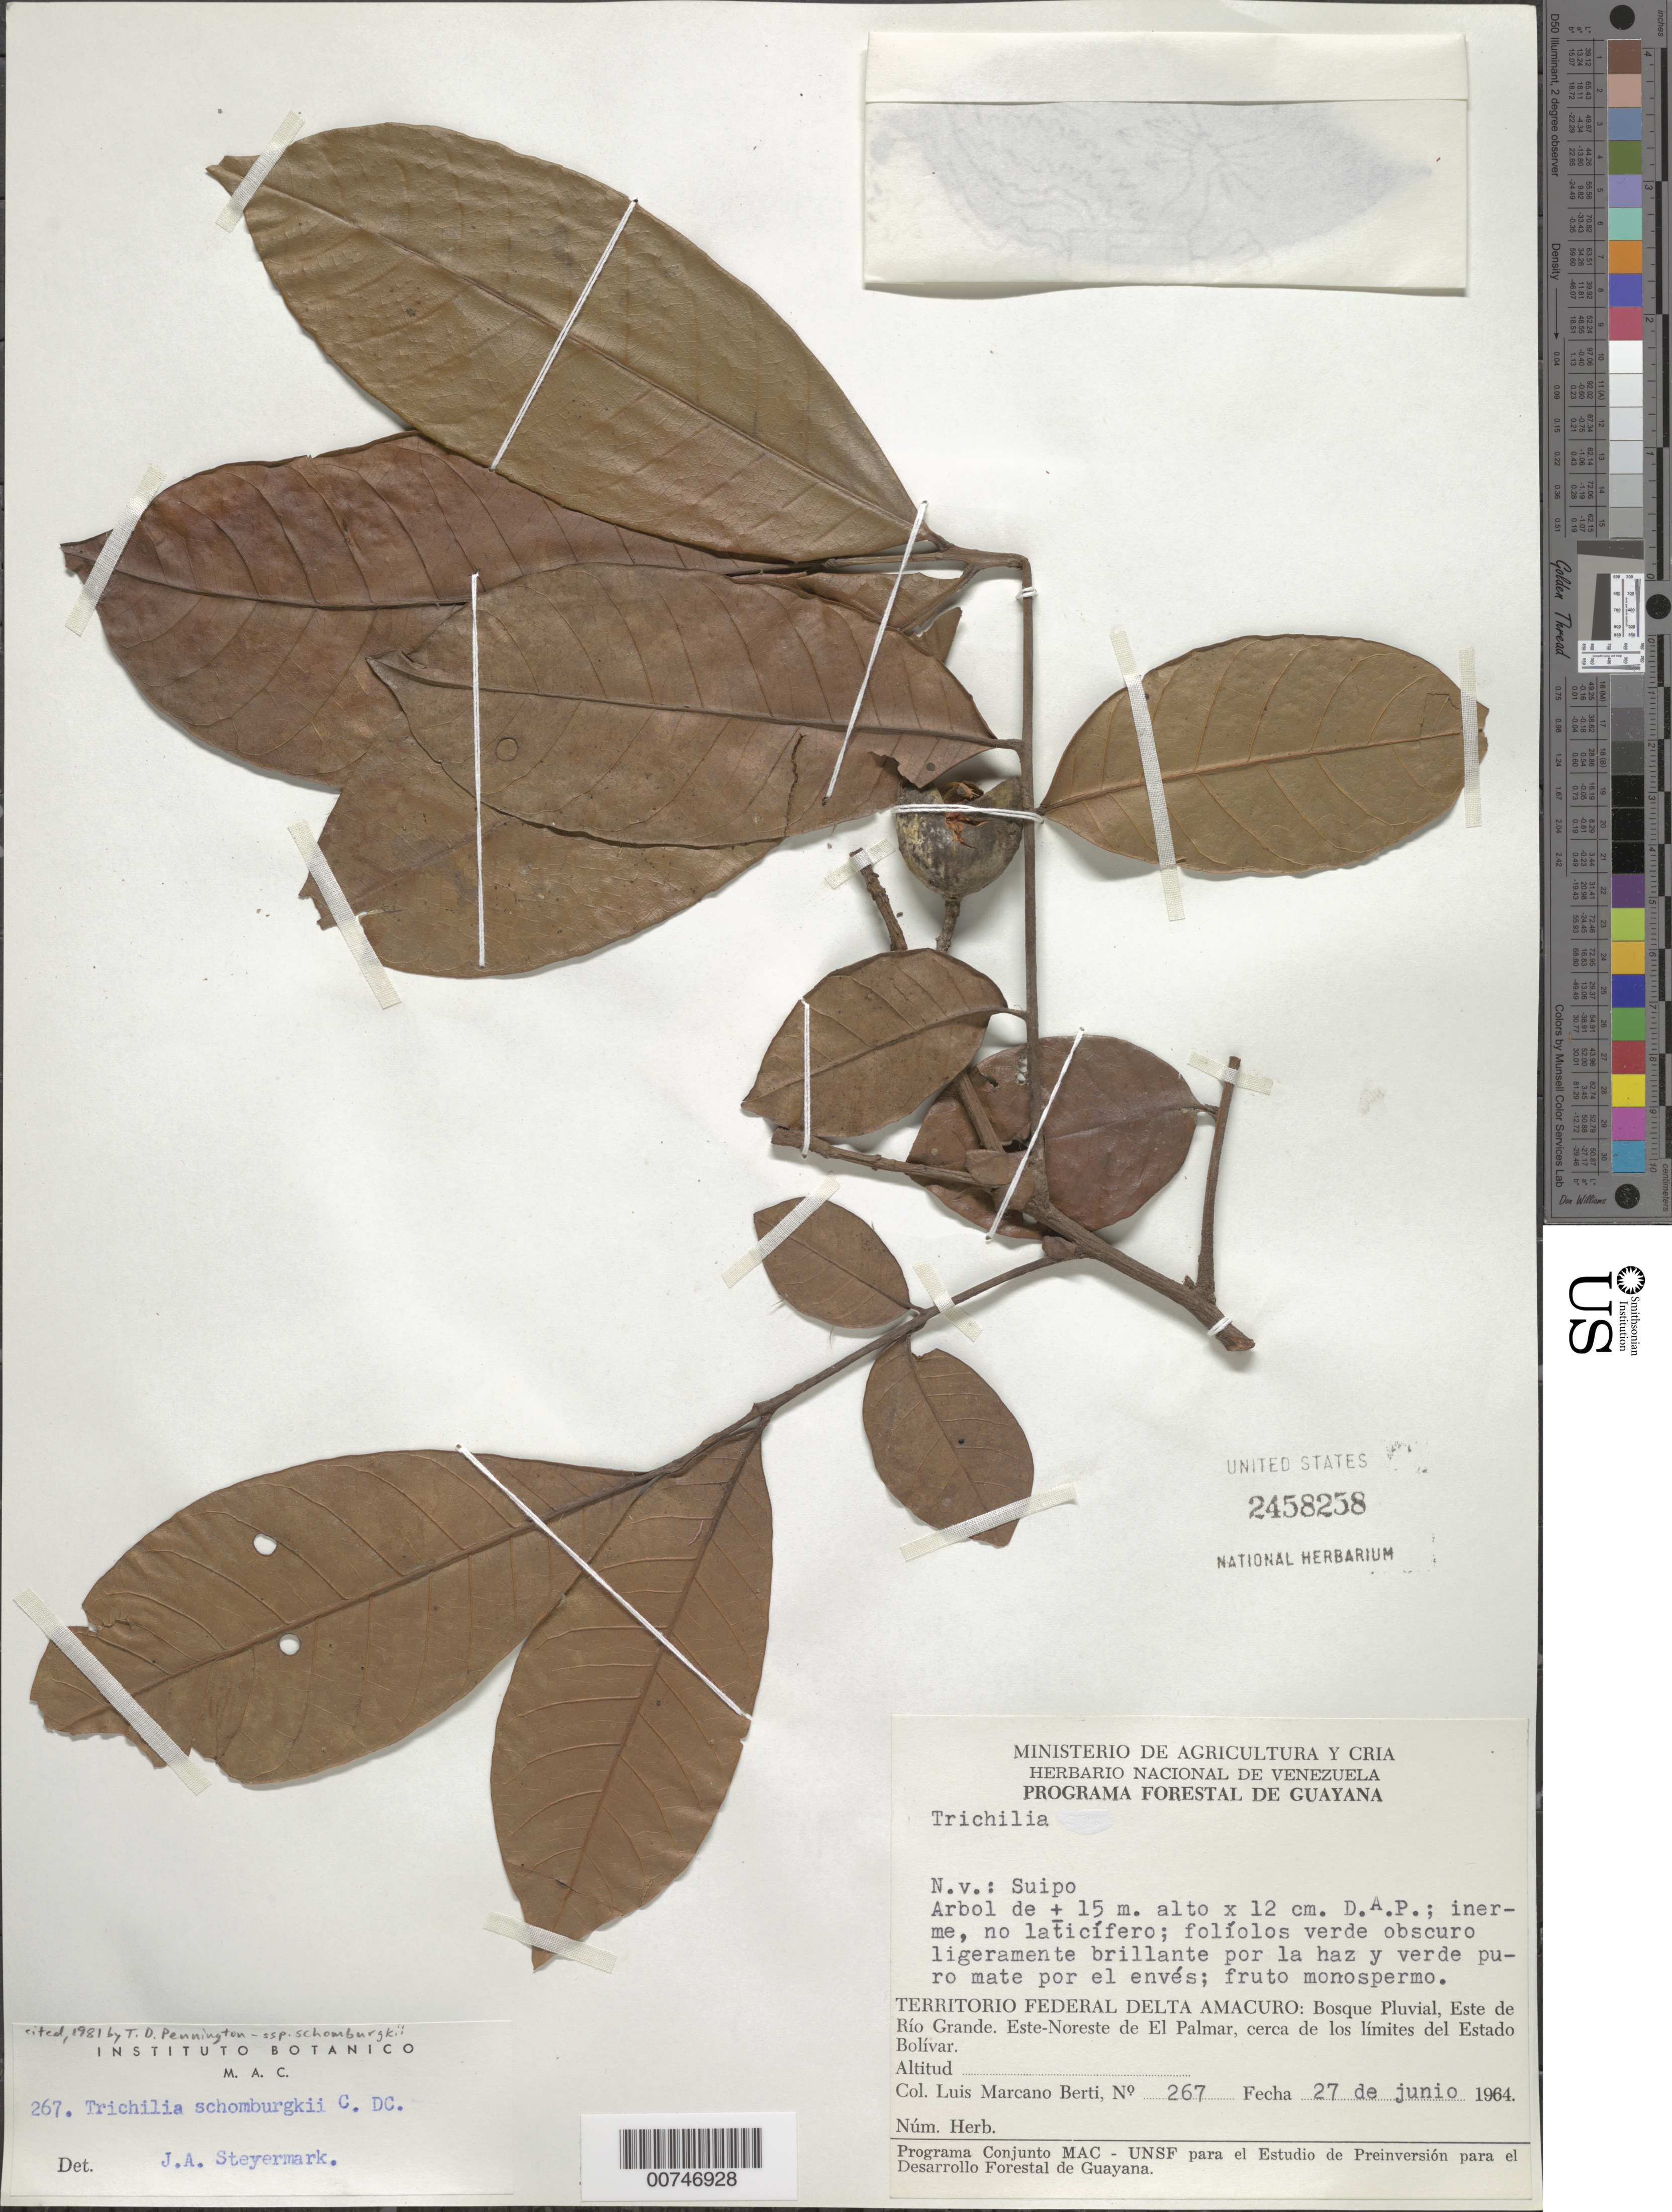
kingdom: Plantae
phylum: Tracheophyta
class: Magnoliopsida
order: Sapindales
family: Meliaceae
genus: Trichilia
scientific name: Trichilia schomburgkii subsp. schomburgkii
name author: C. DC.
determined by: Pennington, T. D., (K)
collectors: L. Marcano-Berti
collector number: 267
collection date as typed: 27-Jun-64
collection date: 1964-06-27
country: Venezuela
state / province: Delta Amacuro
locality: Este de Río Grande, ENE de El Palmar, cerca de los limites del Estado Bolívar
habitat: Bosque pluvial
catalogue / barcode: US 2458258